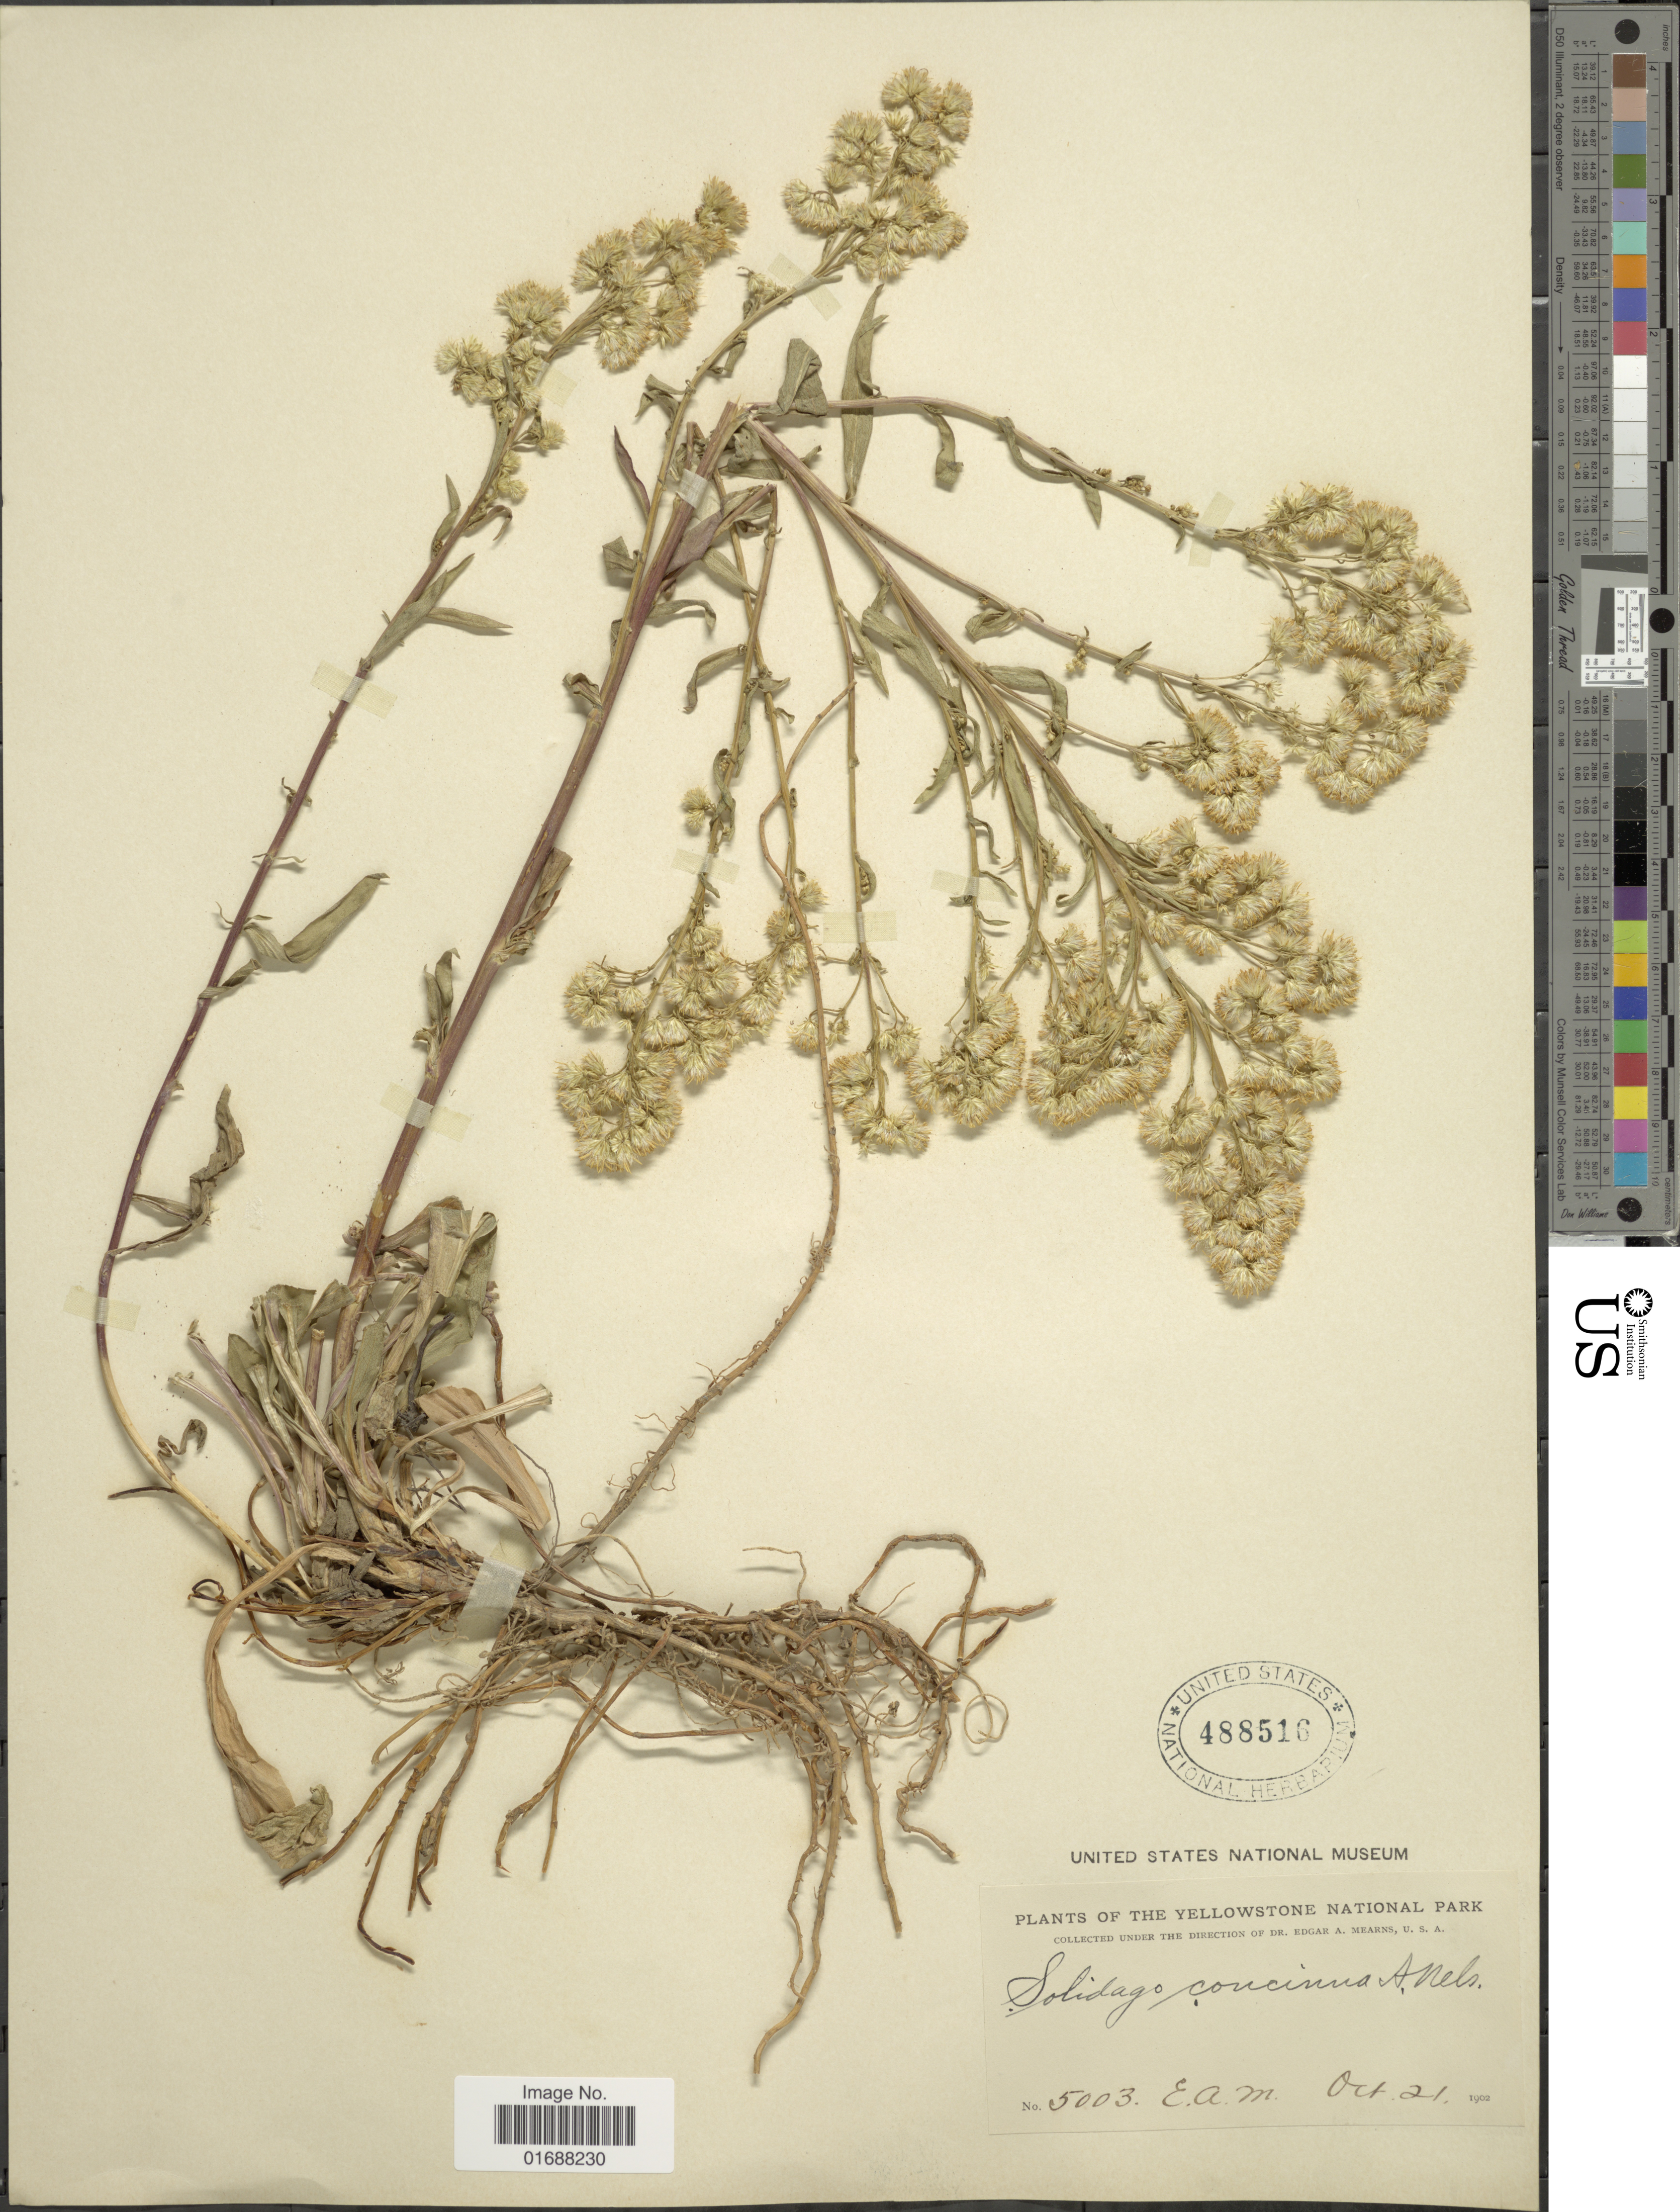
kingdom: Plantae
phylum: Tracheophyta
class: Magnoliopsida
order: Asterales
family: Asteraceae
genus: Solidago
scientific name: Solidago missouriensis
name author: Nutt.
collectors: E. A. Mearns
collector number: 5003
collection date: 1902-10-21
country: United States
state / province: Wyoming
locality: Yellowstone National Park.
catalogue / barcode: US 488516